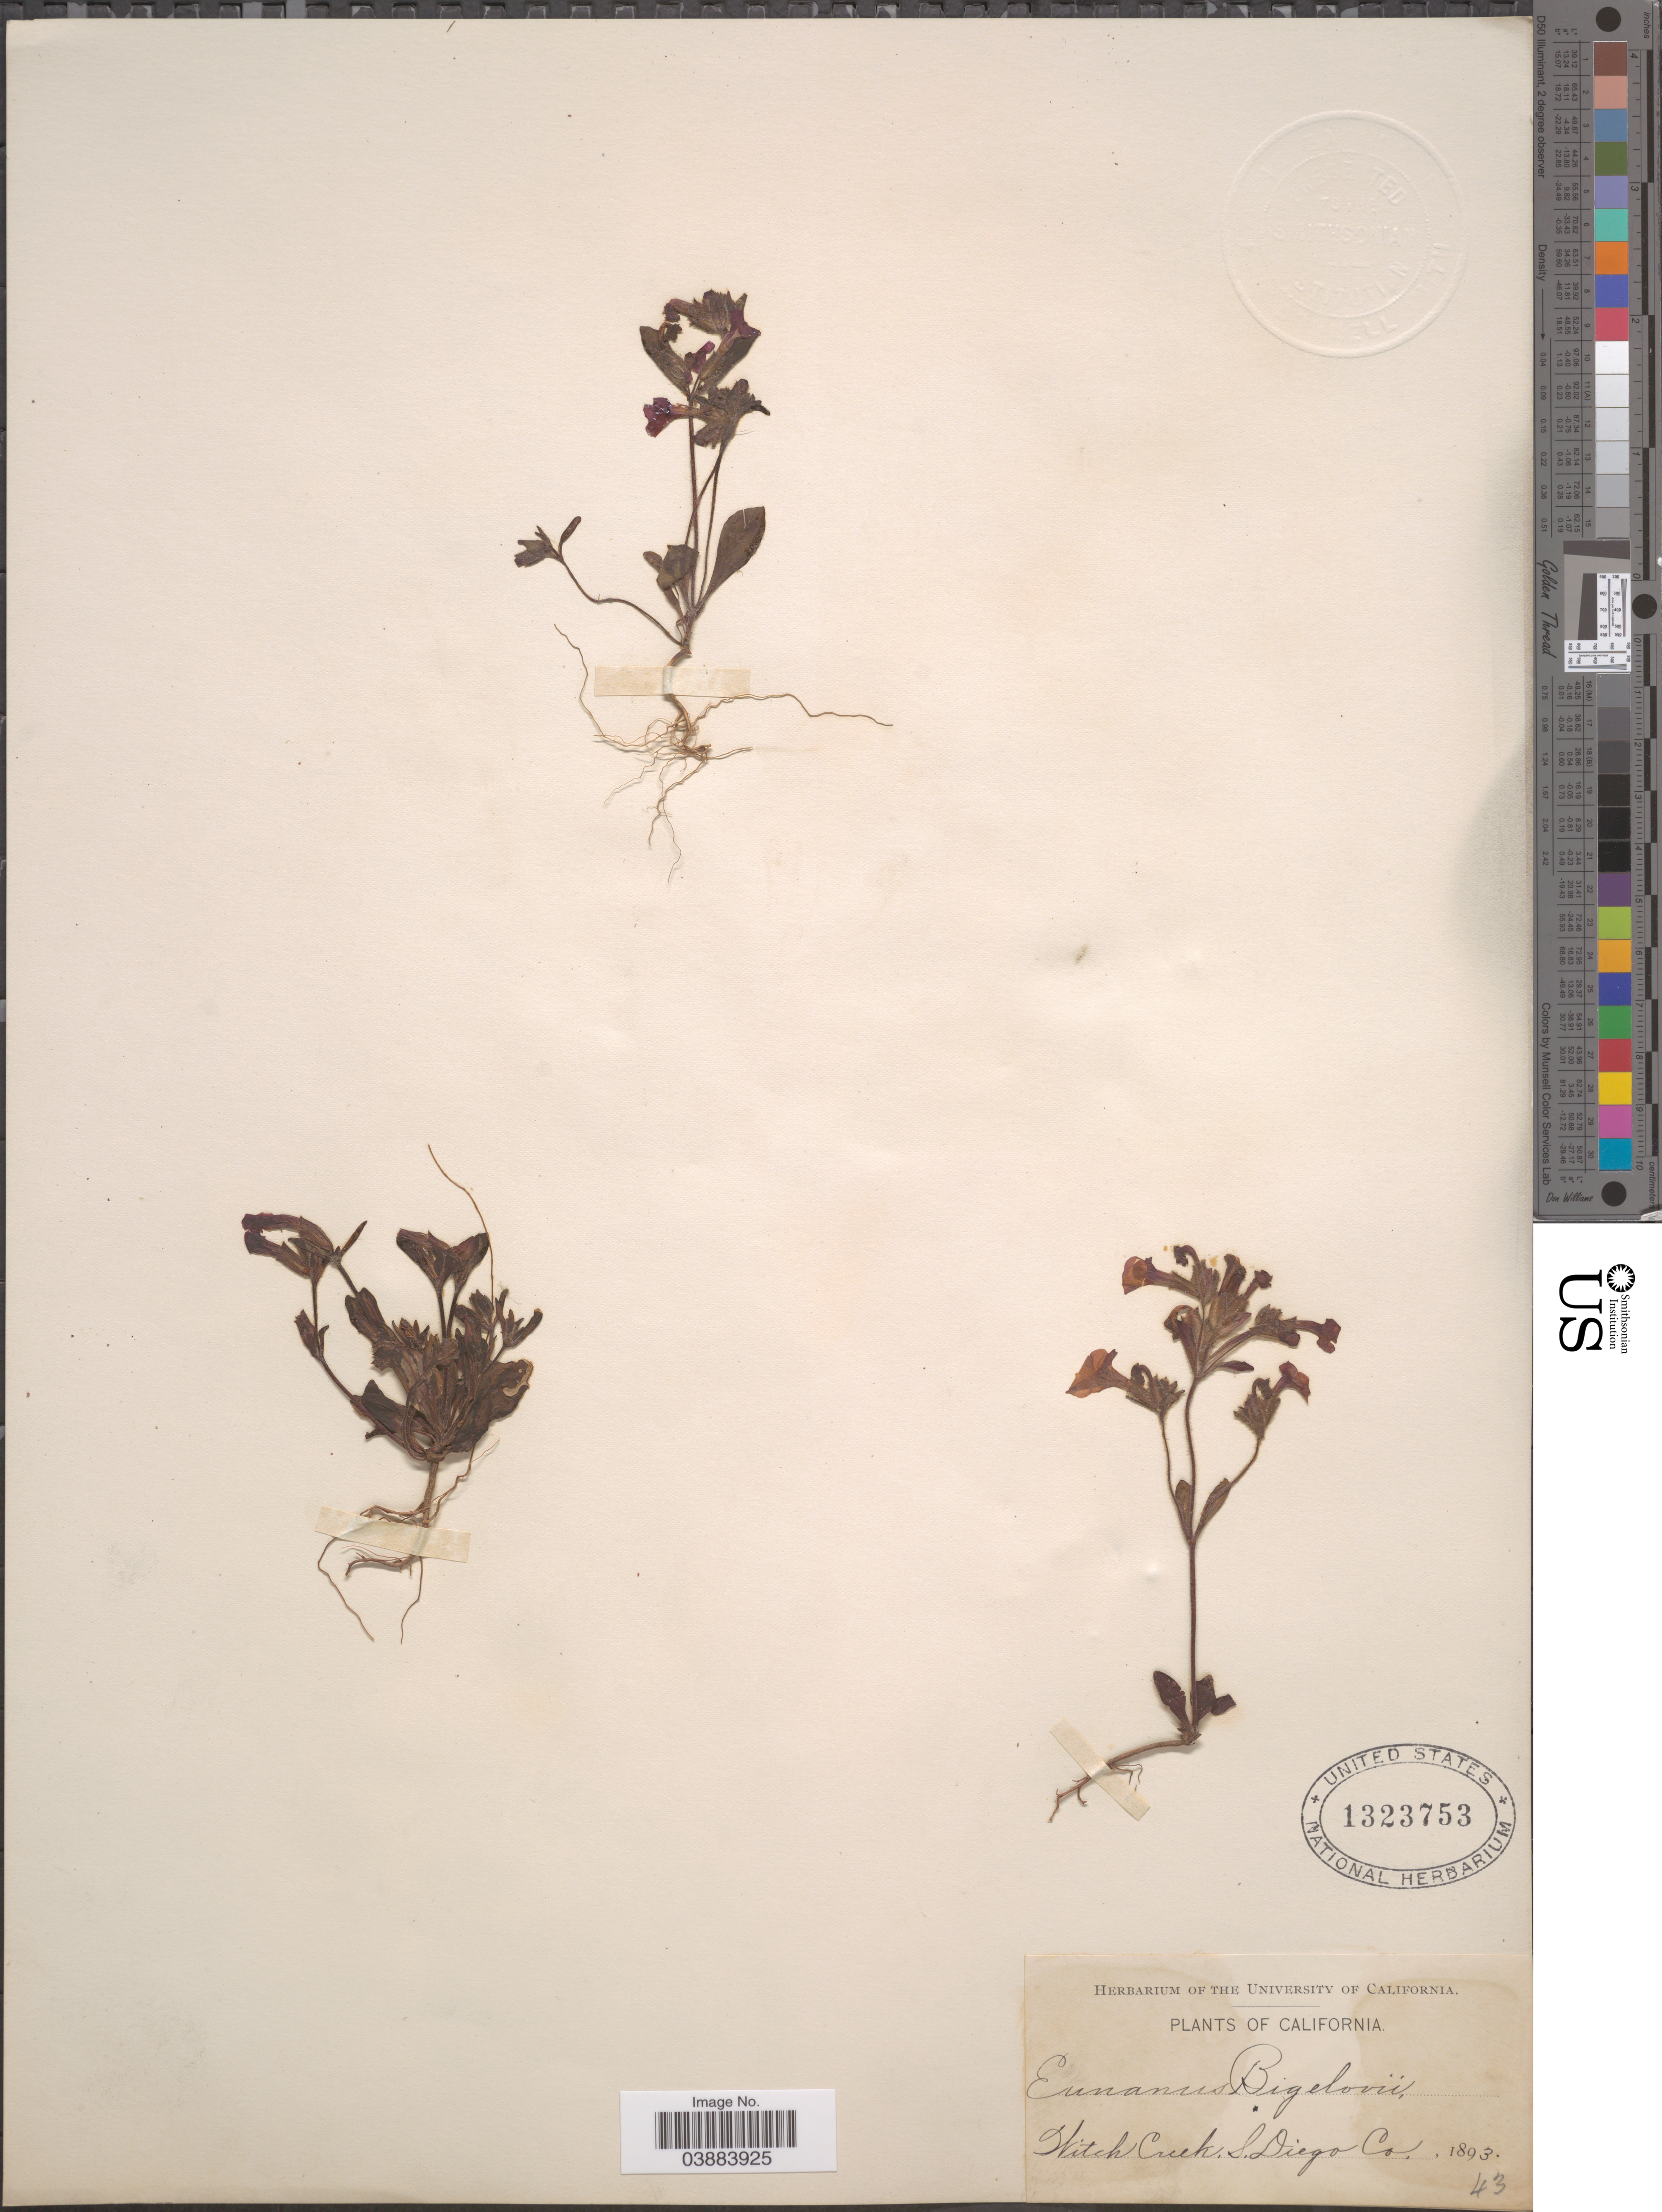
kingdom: Plantae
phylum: Tracheophyta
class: Magnoliopsida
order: Lamiales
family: Phrymaceae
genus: Eunanus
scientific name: Eunanus bigelovii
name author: A. Gray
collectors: ex herb. Univ. of California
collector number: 43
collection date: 1893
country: United States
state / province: California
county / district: San Diego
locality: Witch Creek, S. Diego Co.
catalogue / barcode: US 1323753